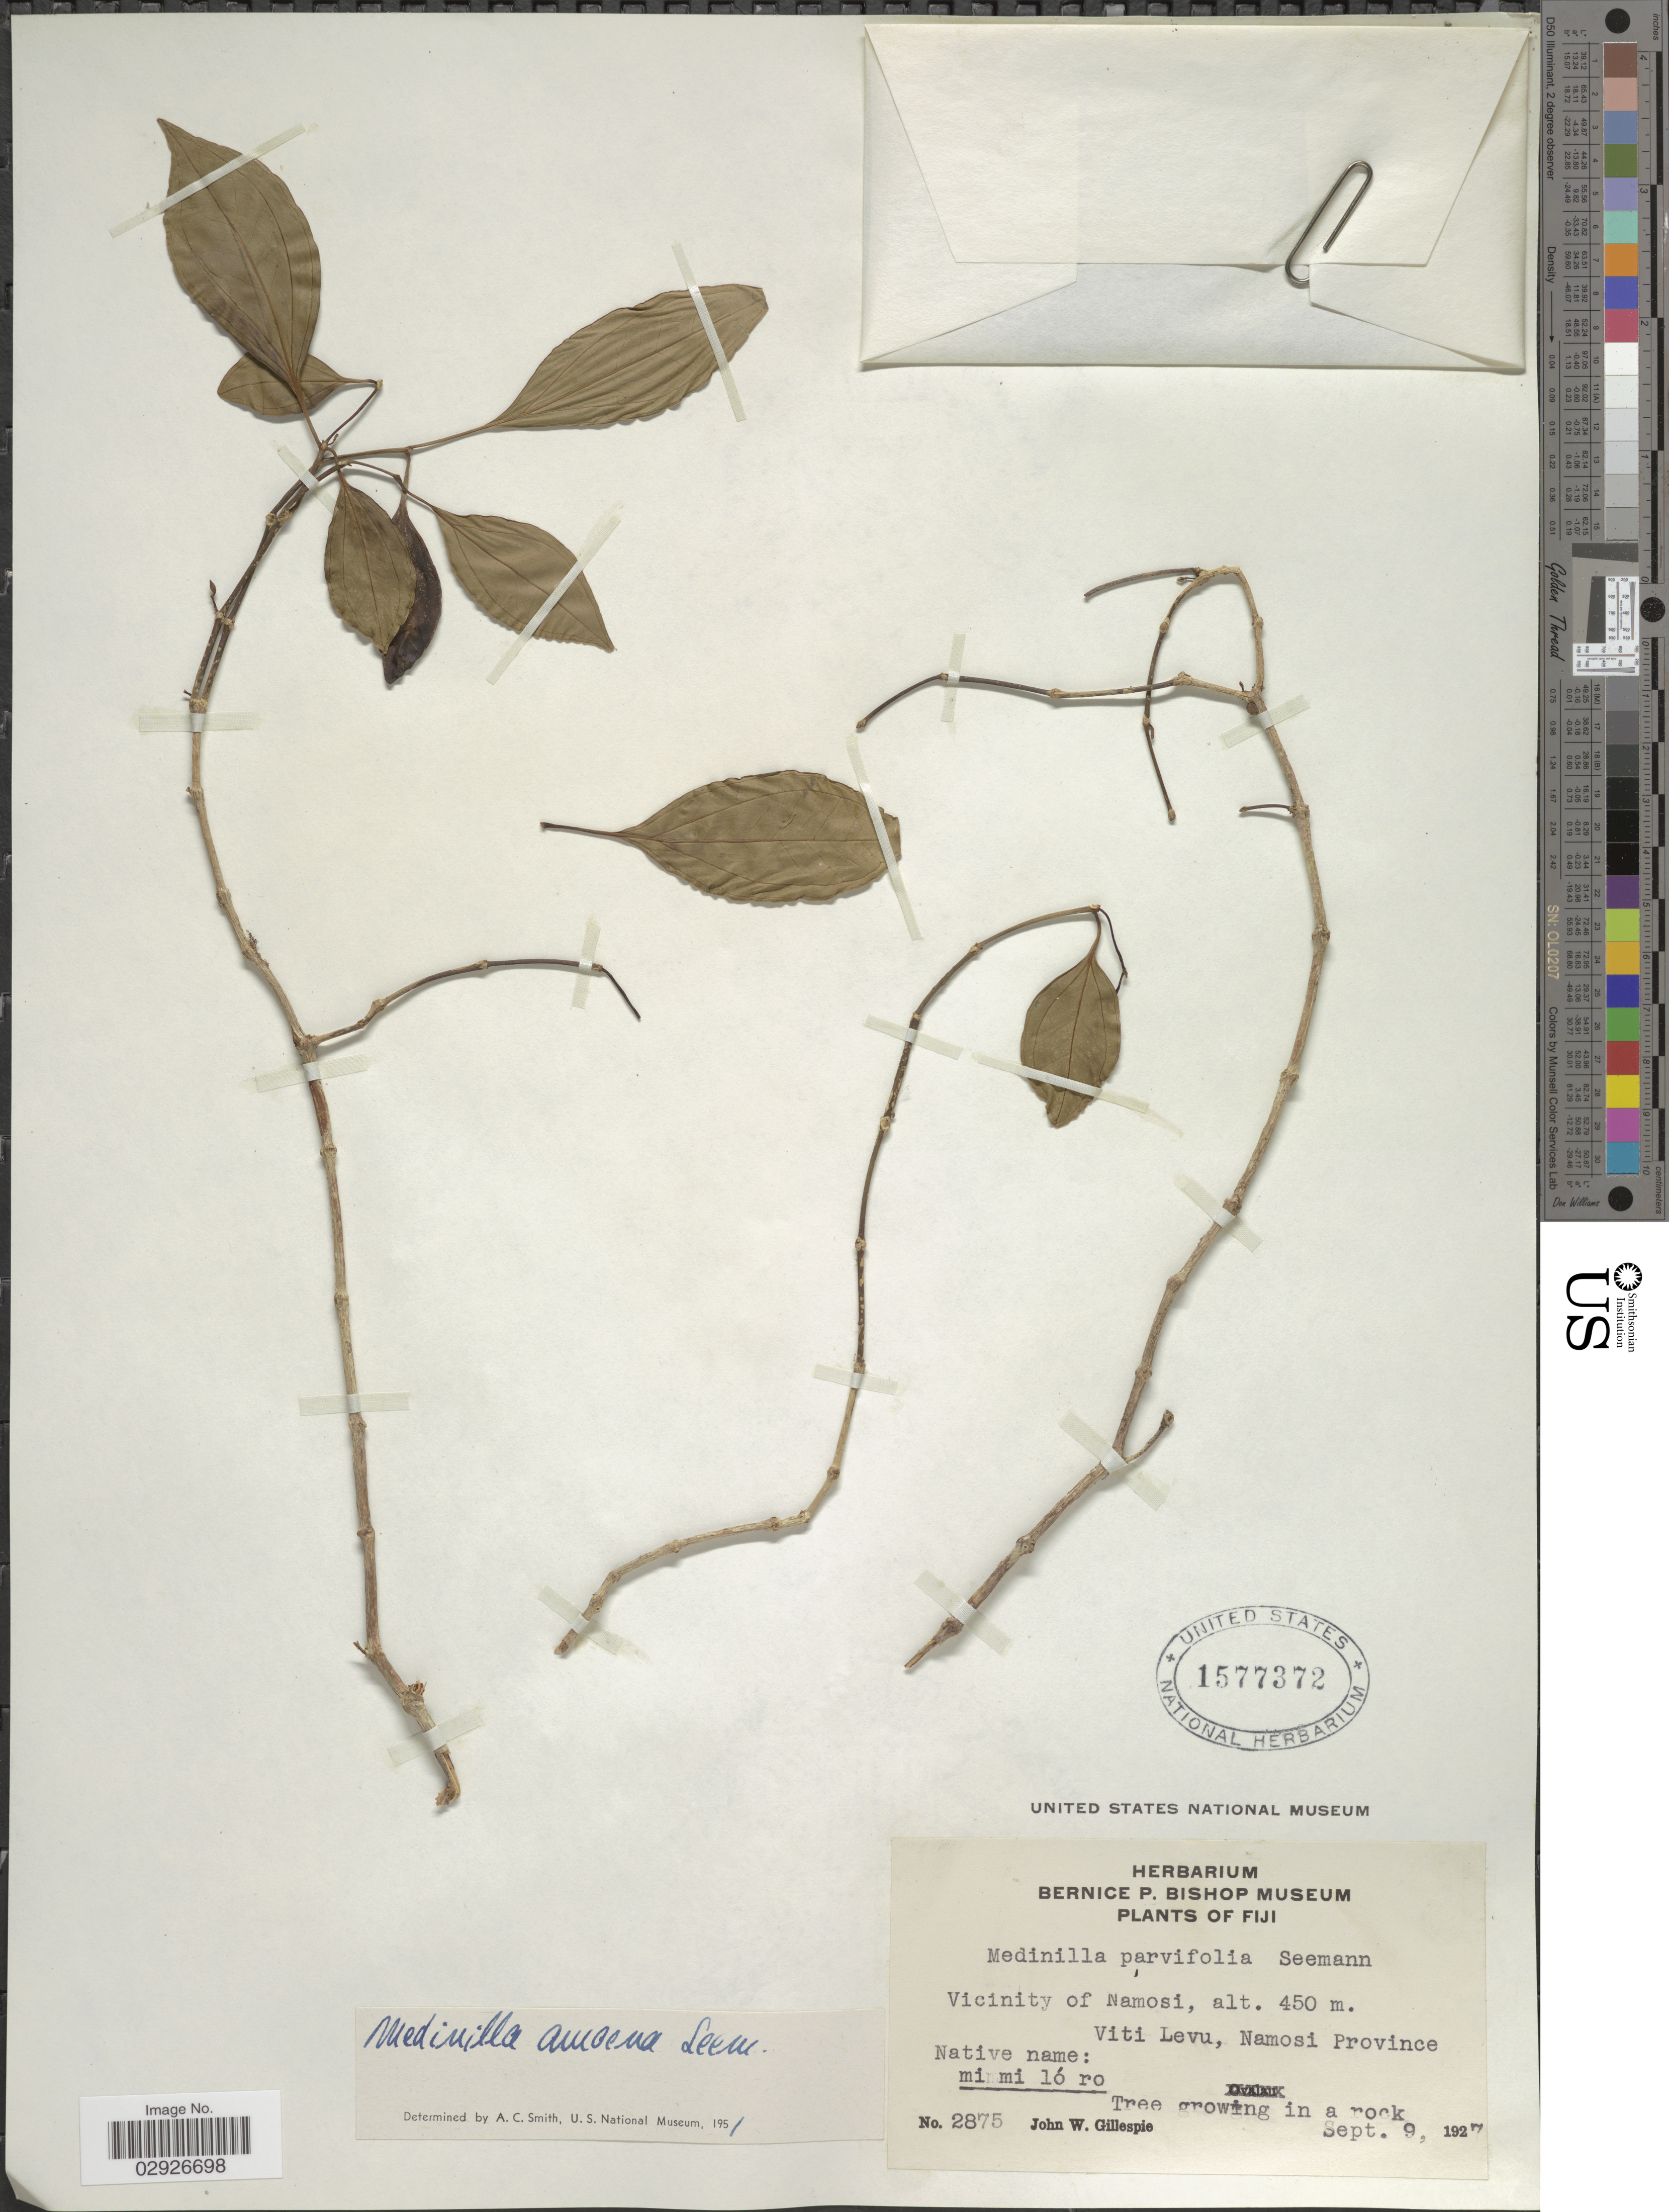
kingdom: Plantae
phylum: Tracheophyta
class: Magnoliopsida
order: Myrtales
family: Melastomataceae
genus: Medinilla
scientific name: Medinilla amoena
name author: Seem.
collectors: J. W. Gillespie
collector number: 2875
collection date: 1927-09-09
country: Fiji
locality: Vicinity of Namosi. Viti Levu, Namosi Province.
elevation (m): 450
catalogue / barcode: US 1577372